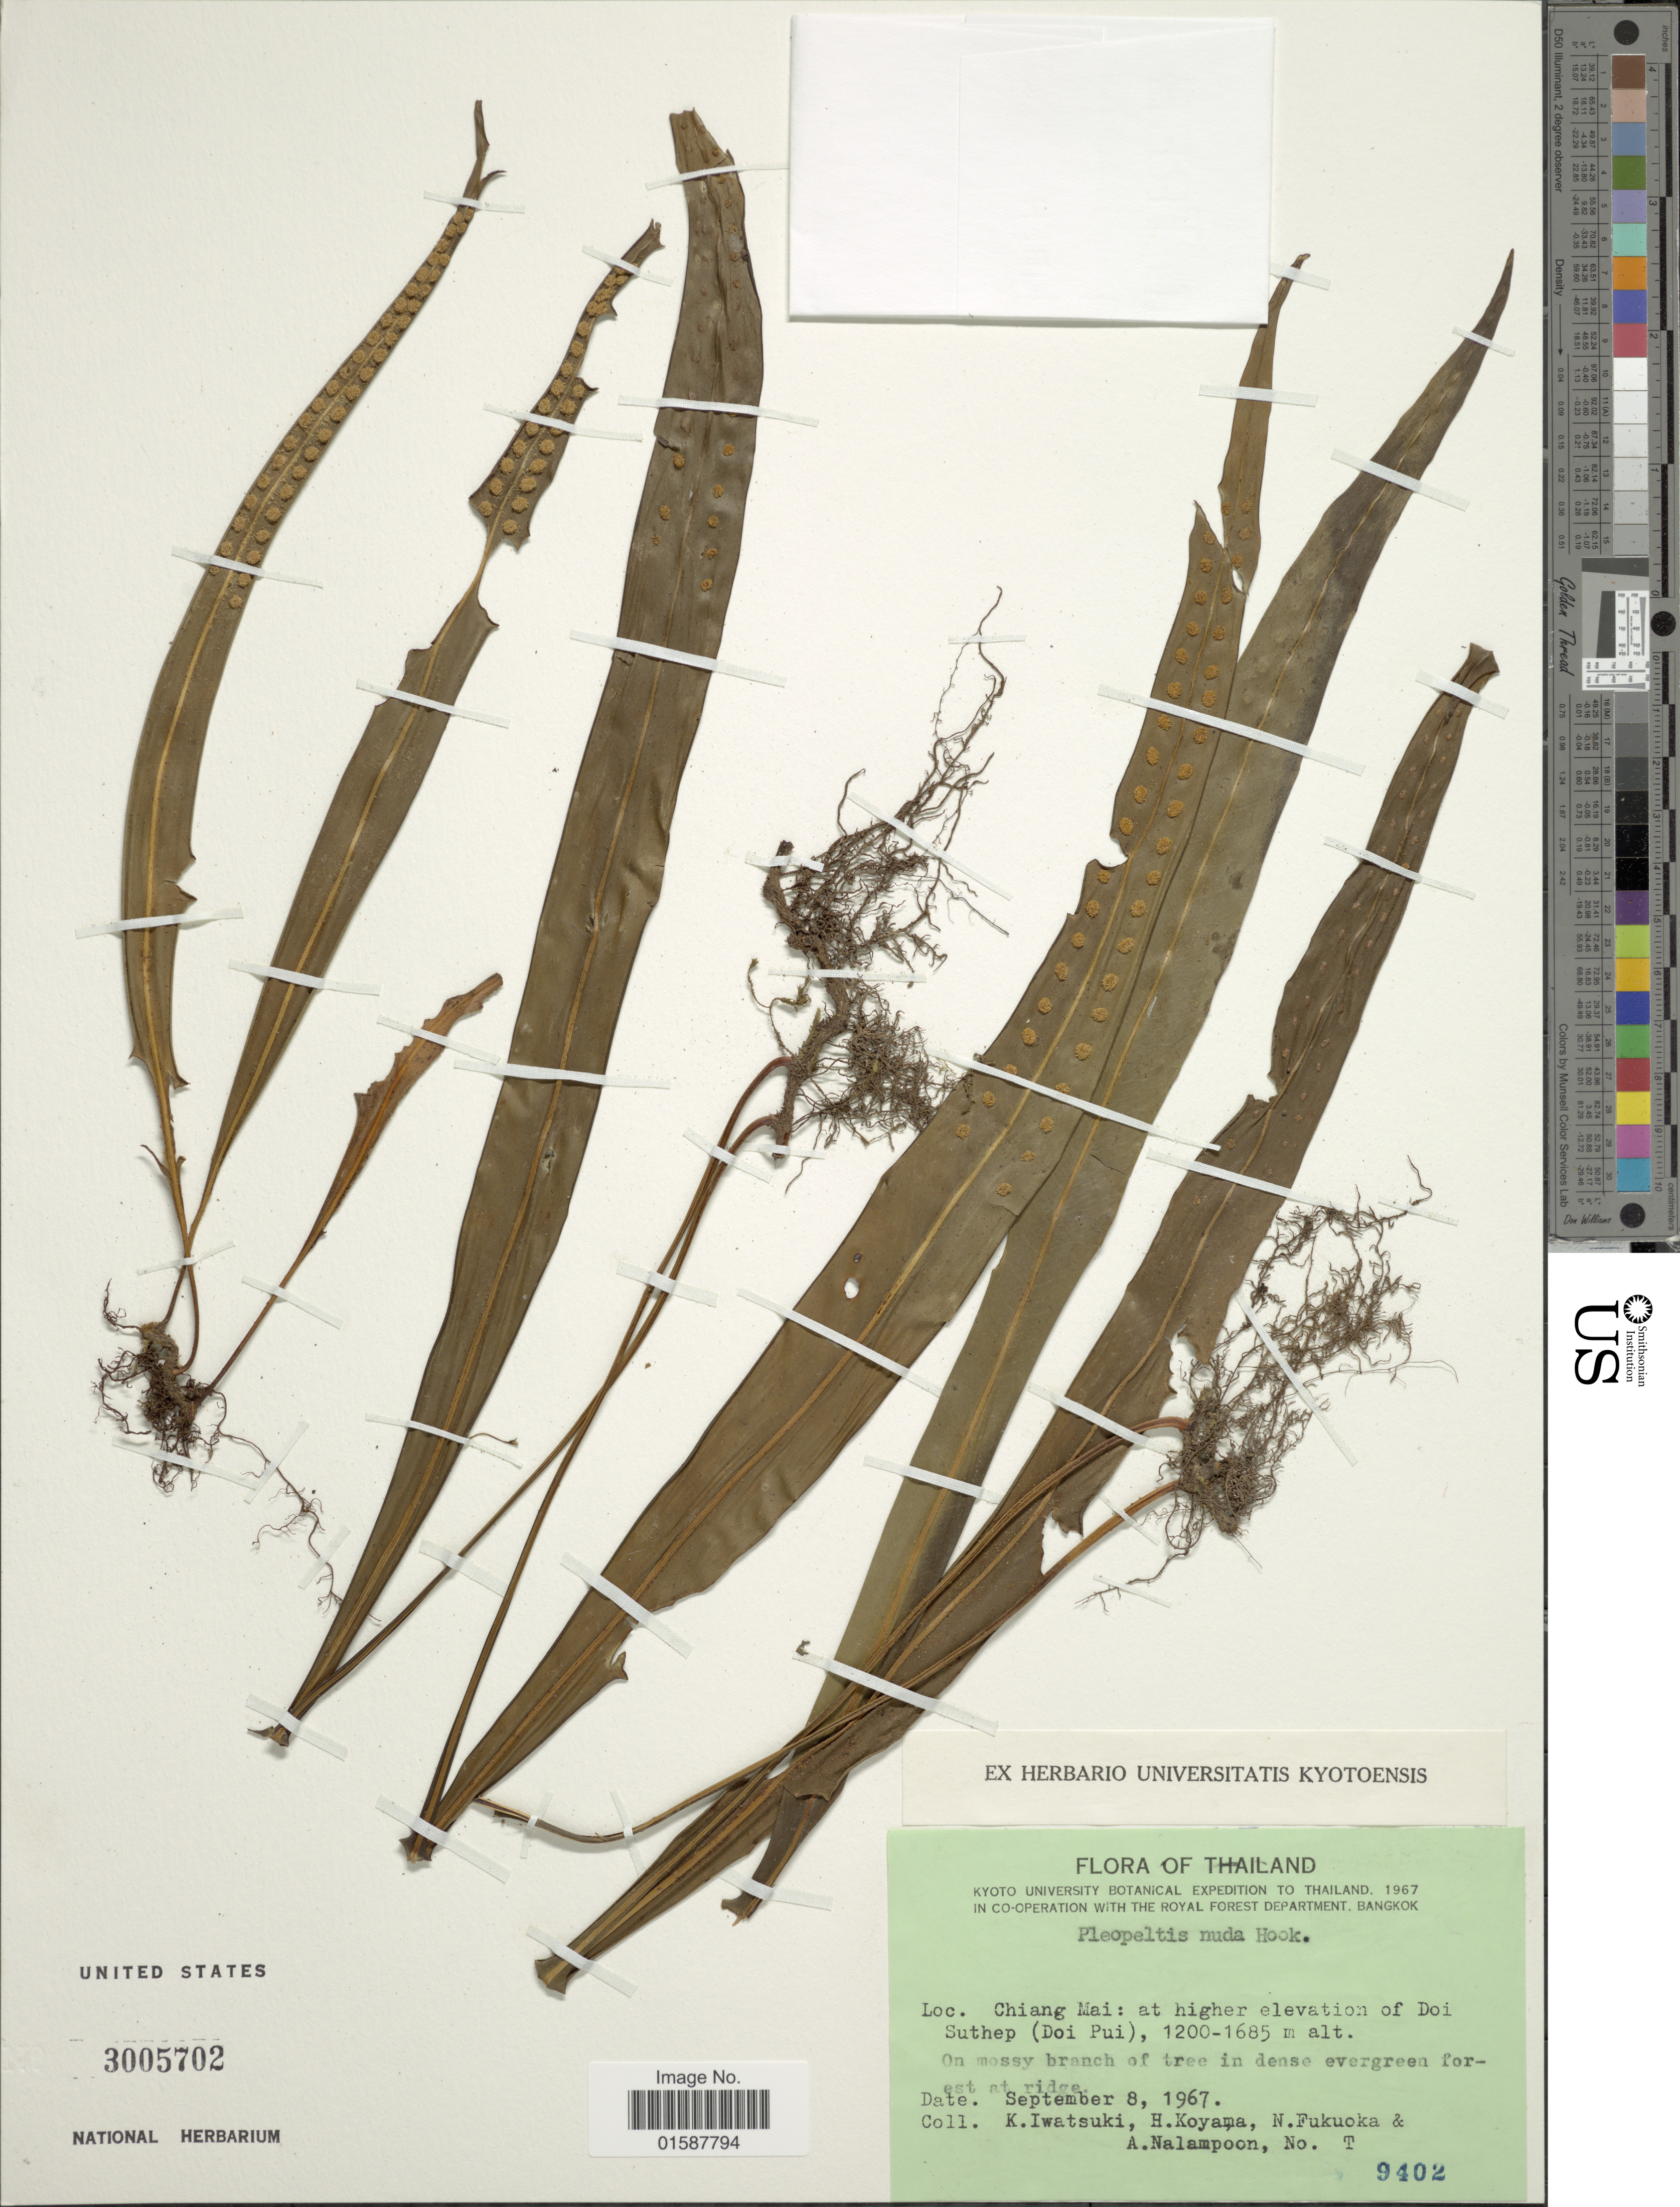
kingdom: Plantae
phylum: Tracheophyta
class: Polypodiopsida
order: Polypodiales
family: Polypodiaceae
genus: Lepisorus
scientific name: Lepisorus nuduisculum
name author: (Kunze)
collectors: K. Iwatsuki, H. Koyama, N. Fukuoka & A. Nalampoon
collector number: T9402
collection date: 1967-09-08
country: Thailand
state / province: Chiang Mai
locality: Chiang Mai: at higher elevation of Doi Suthep (Doi Pui)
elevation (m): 1200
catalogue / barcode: US 3005702